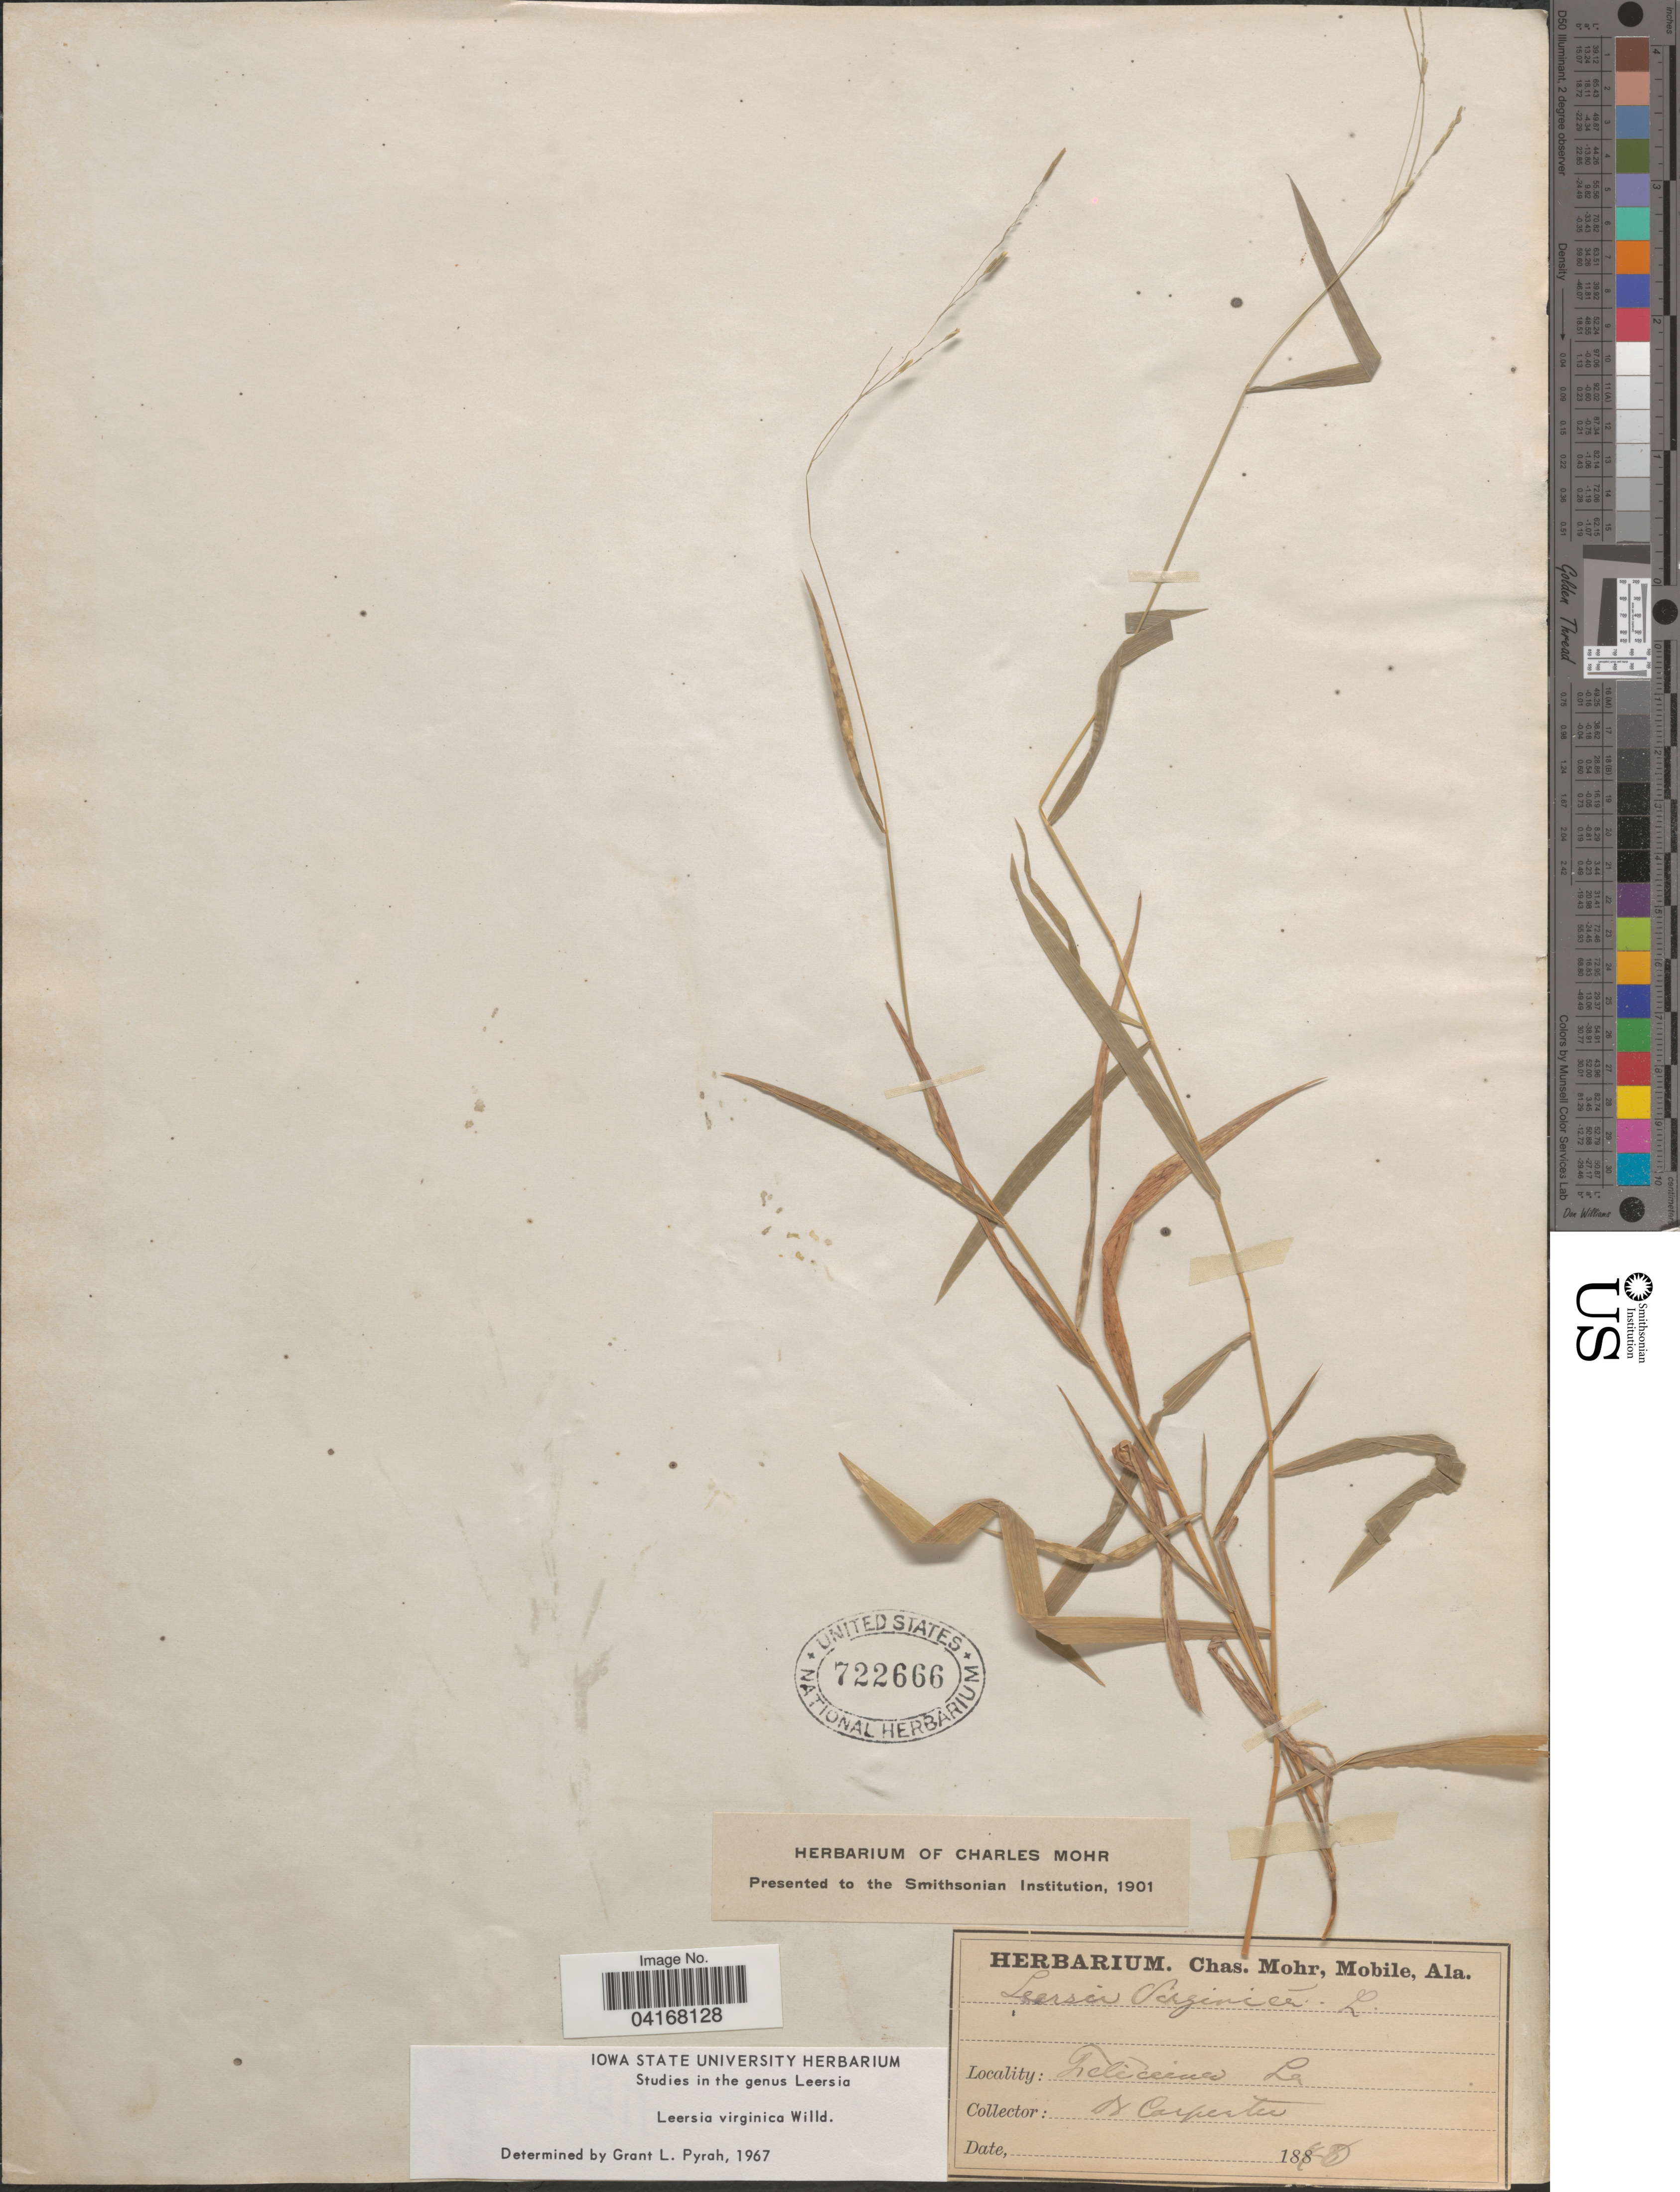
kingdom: Plantae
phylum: Tracheophyta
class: Liliopsida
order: Poales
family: Poaceae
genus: Leersia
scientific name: Leersia virginica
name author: Willd.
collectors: -. Carpenter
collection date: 1870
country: United States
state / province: Louisiana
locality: Feliciana.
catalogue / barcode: US 722666